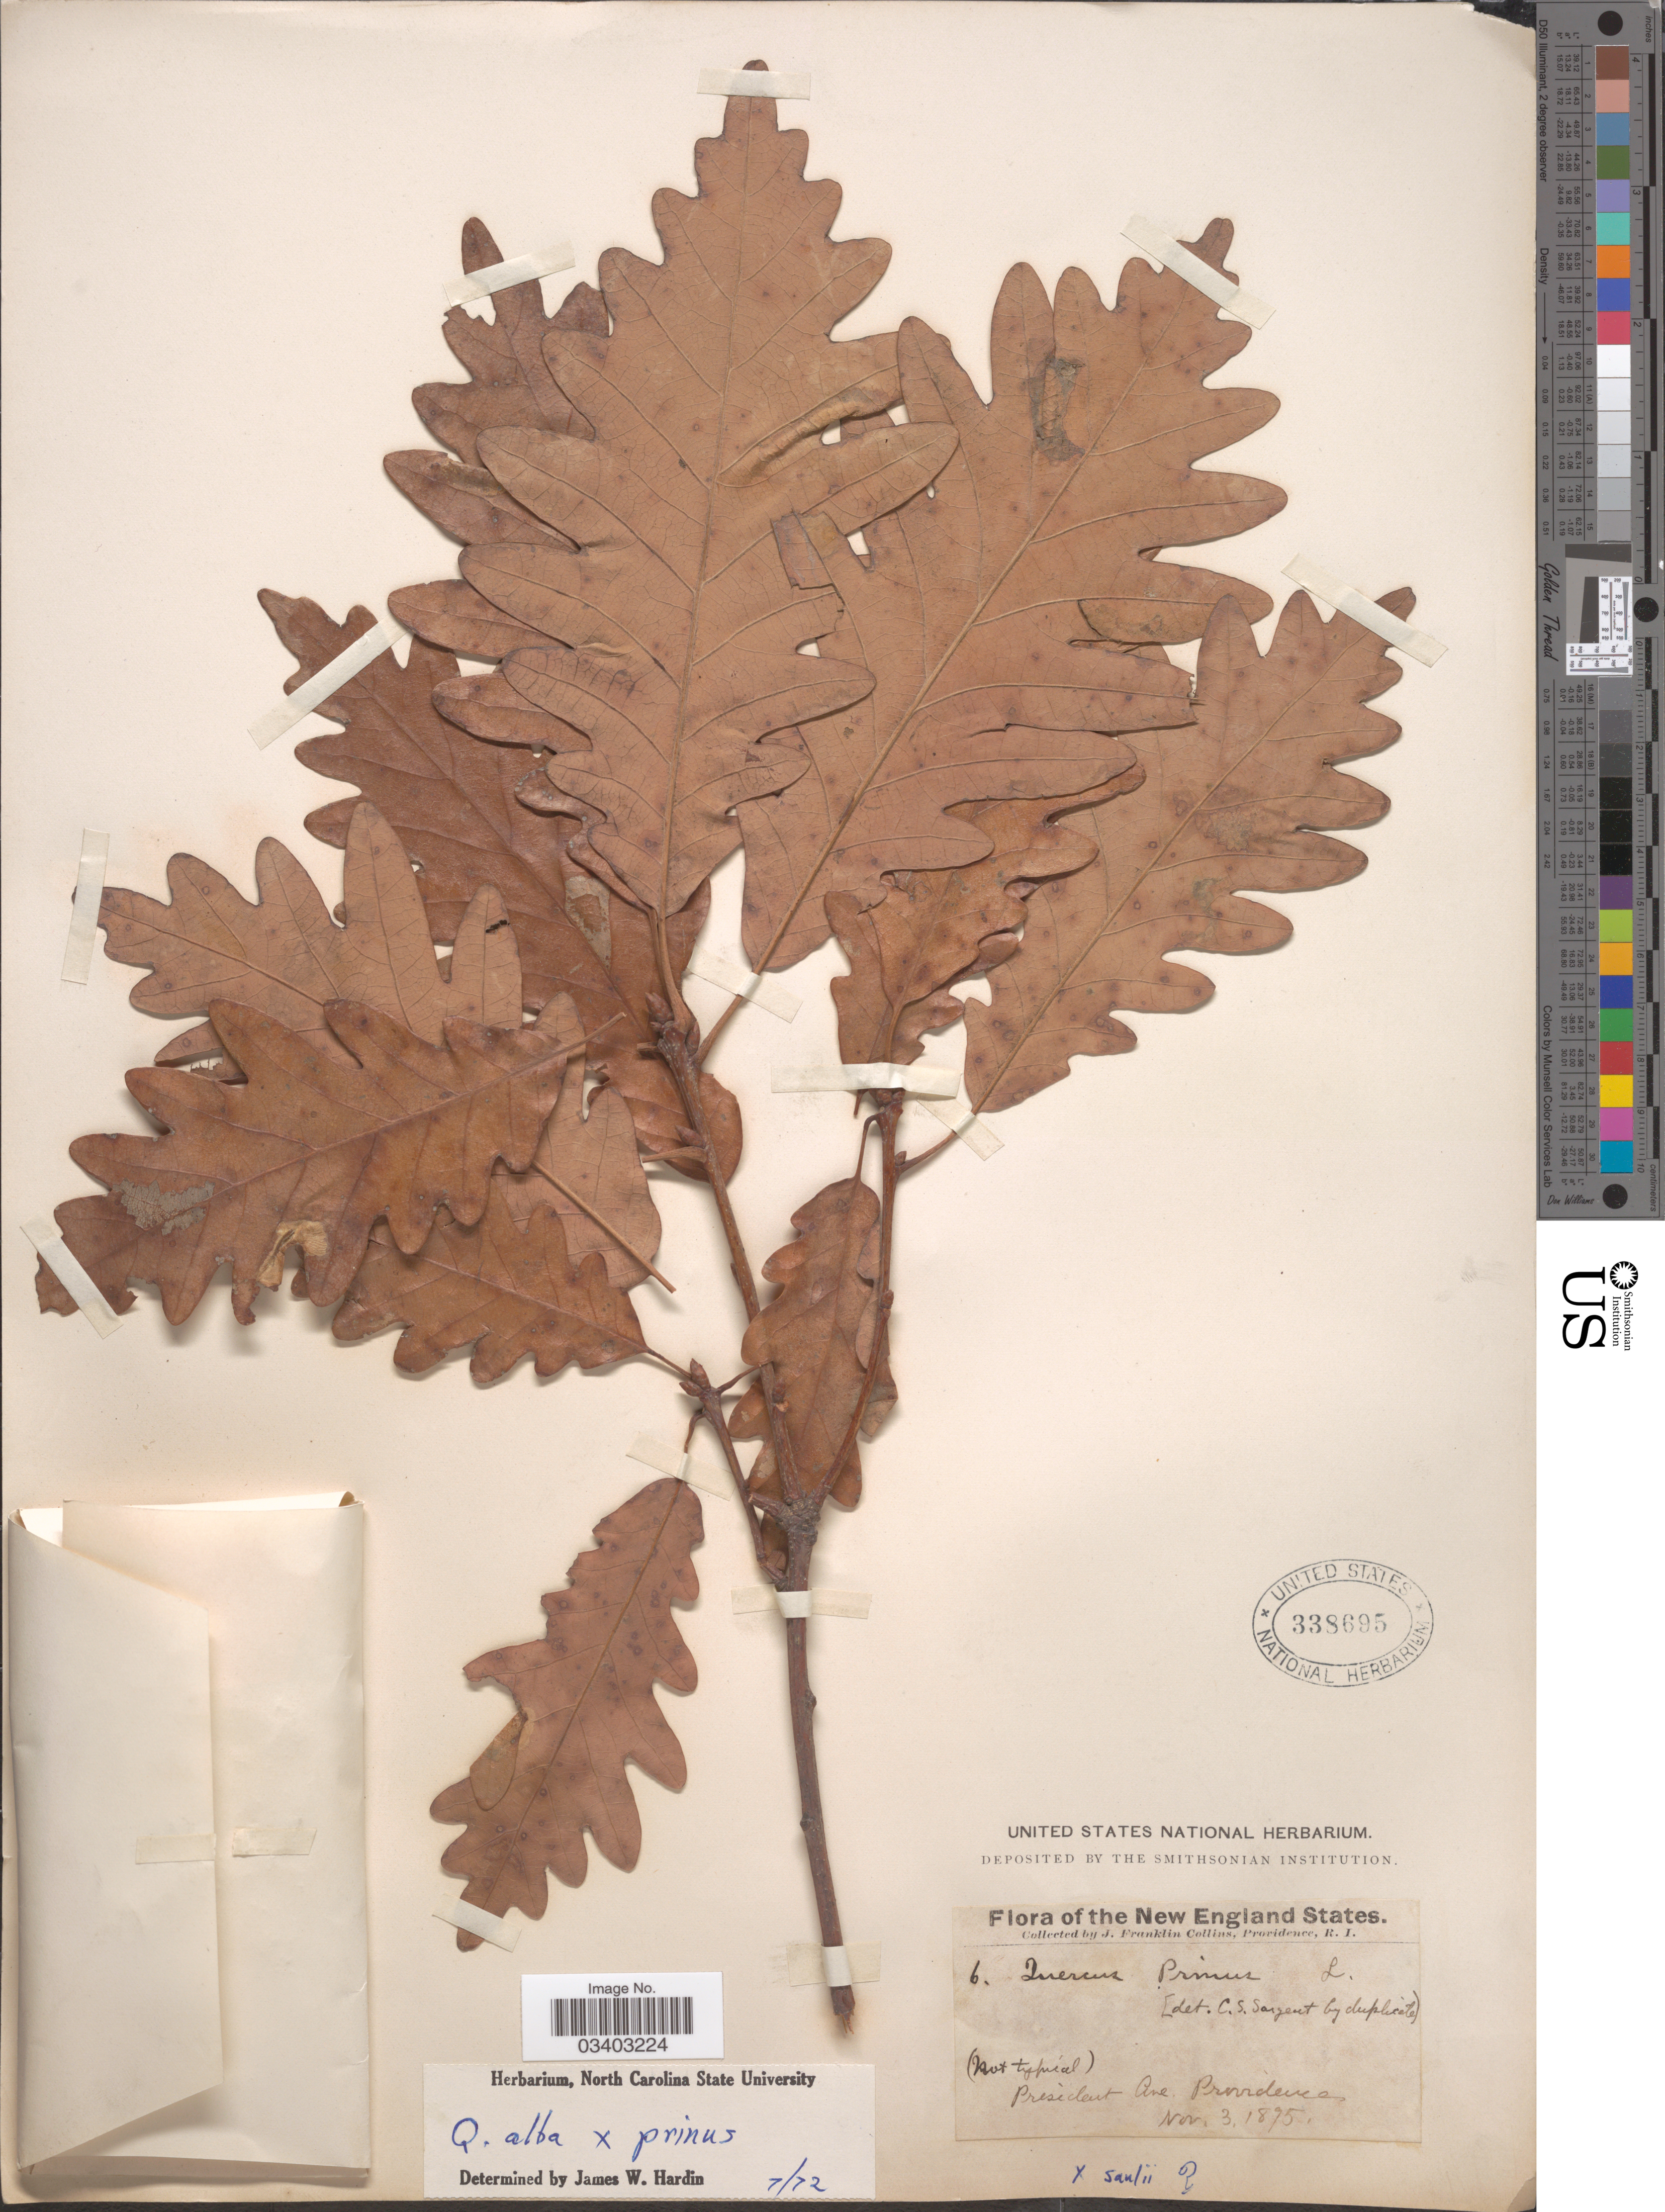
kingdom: Plantae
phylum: Tracheophyta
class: Magnoliopsida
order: Fagales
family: Fagaceae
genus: Quercus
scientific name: Quercus alba x Q. prinus L.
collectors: J. Collins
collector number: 6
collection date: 1875-11-03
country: United States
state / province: Rhode Island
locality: New England States. President Ave. Providence.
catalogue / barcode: US 338695